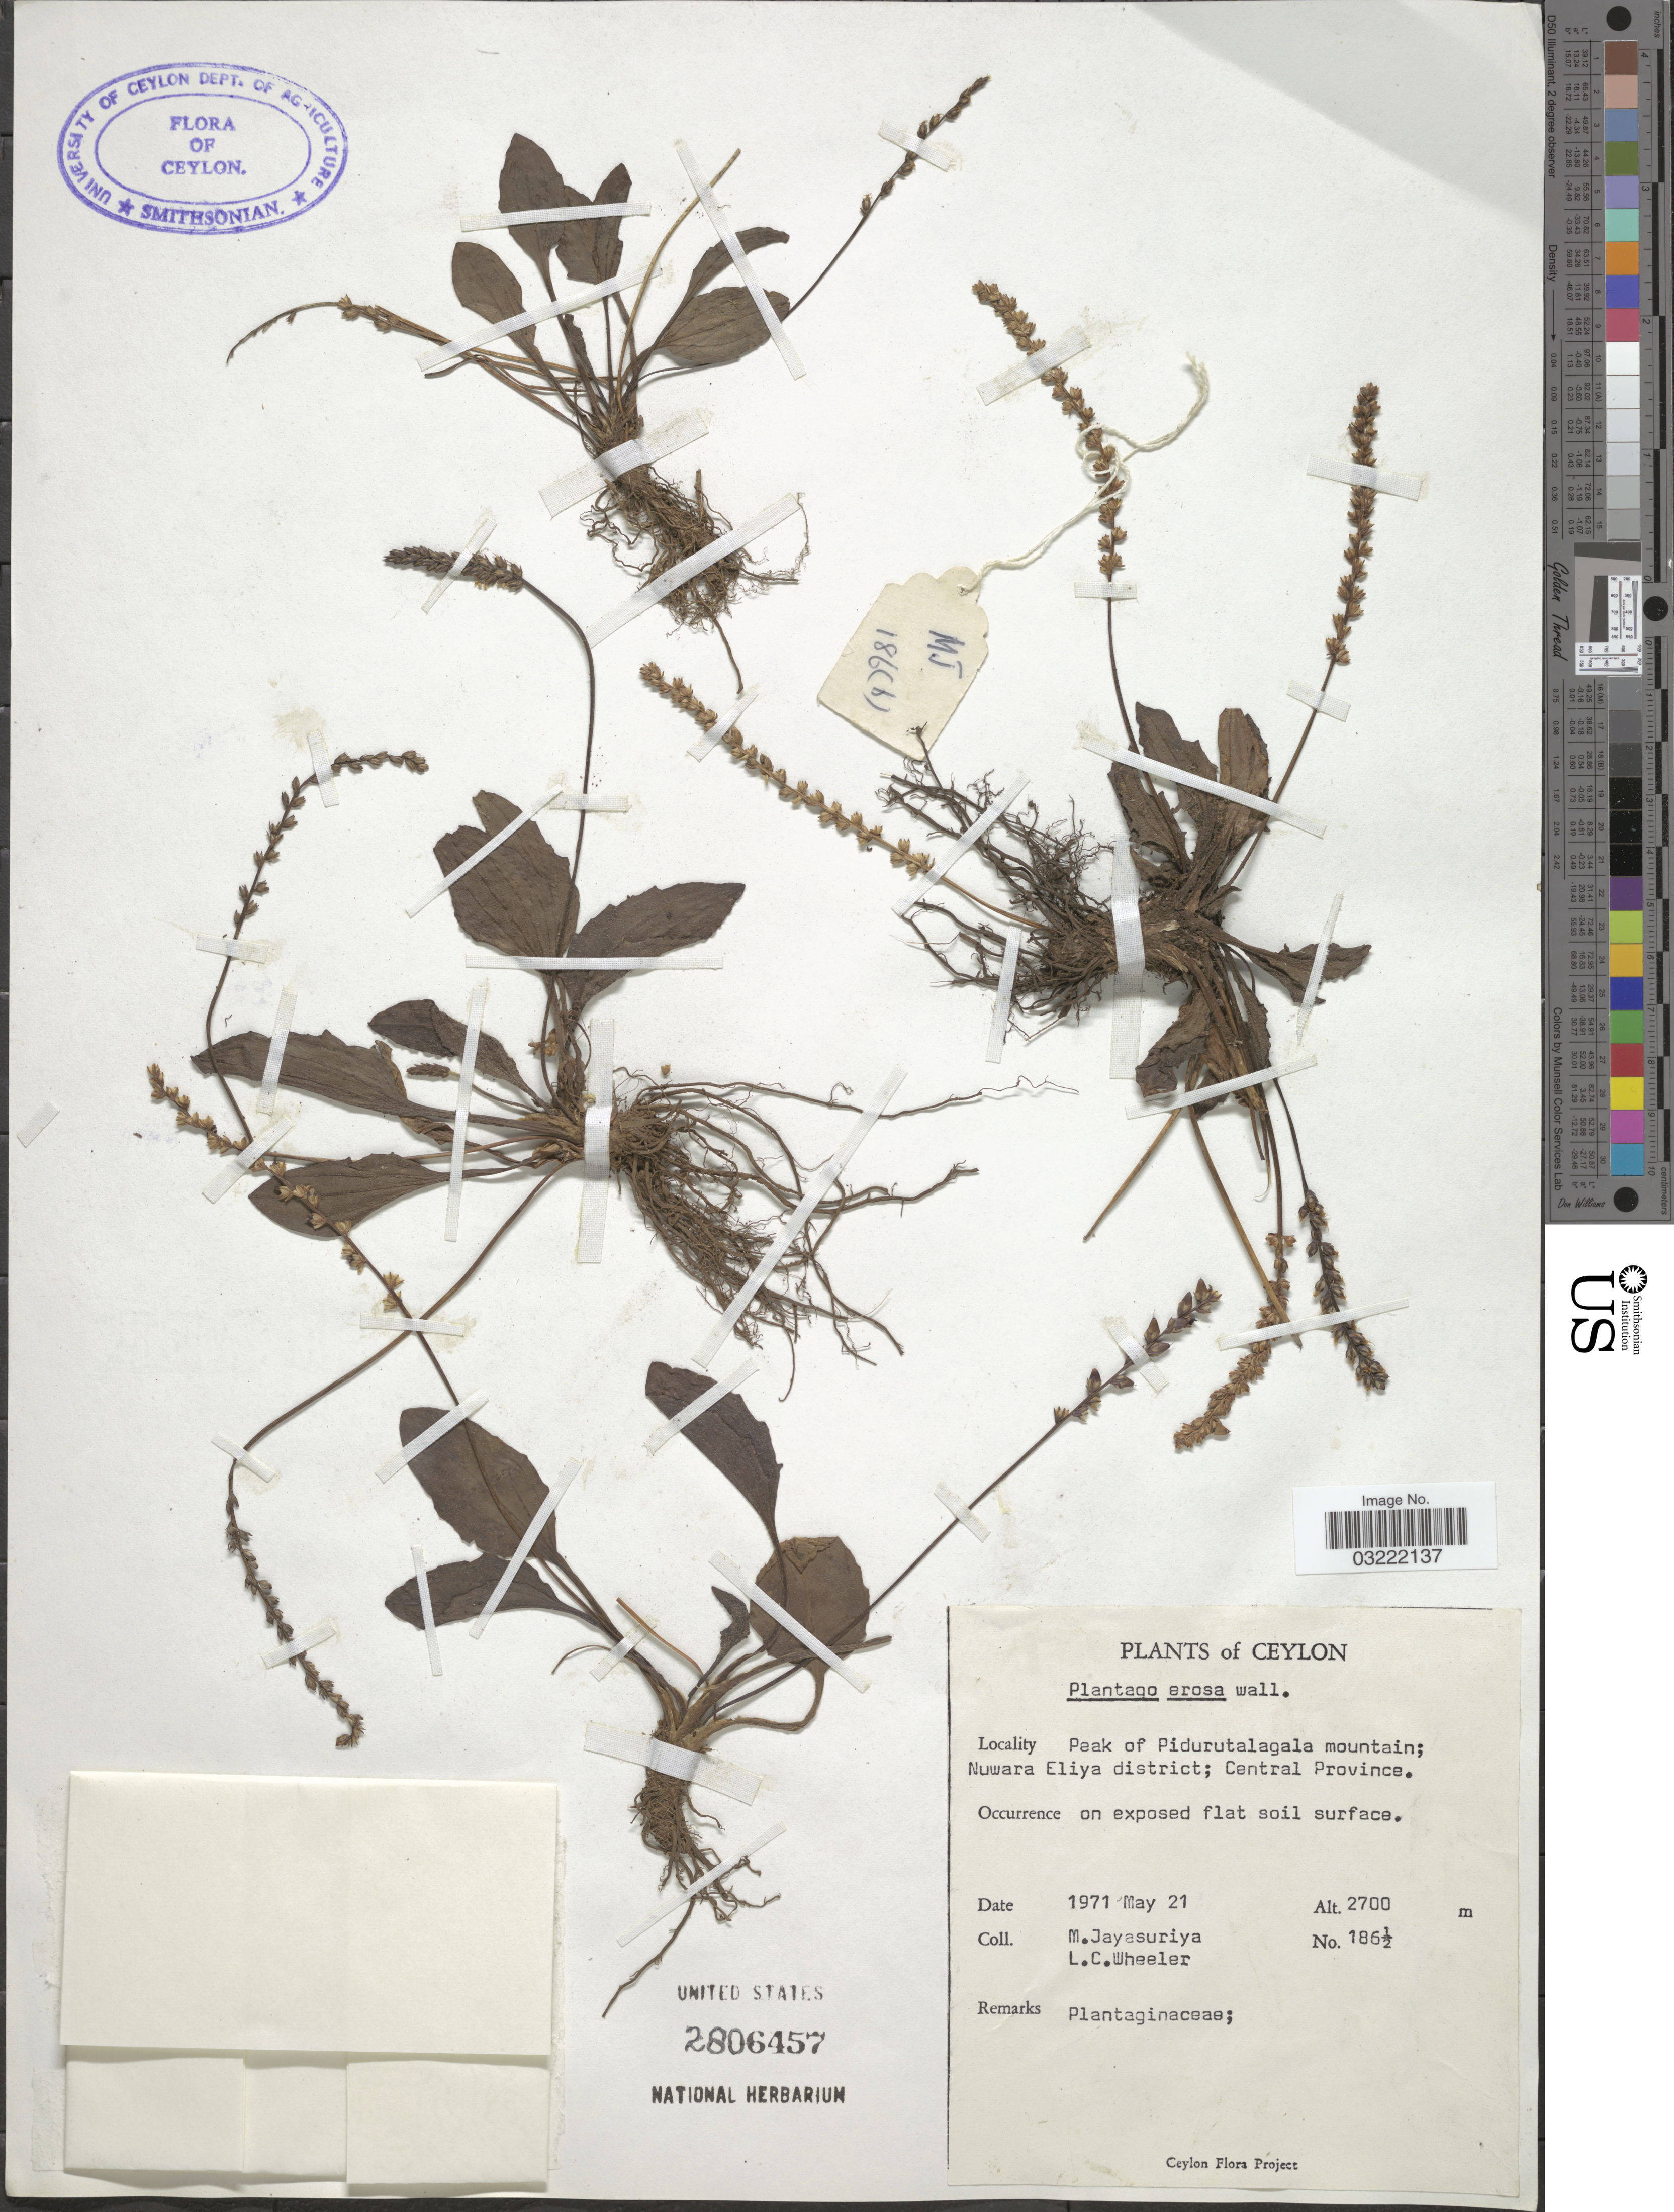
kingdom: Plantae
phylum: Tracheophyta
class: Magnoliopsida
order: Lamiales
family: Plantaginaceae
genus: Plantago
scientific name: Plantago erosa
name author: Wall.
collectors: M. Jayasuriya & L. C. Wheeler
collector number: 186½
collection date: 1971-05-21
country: Sri Lanka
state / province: Central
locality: Ceylon. Peak of Pidurutalagala mountain; Nuwara Eliya district.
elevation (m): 2700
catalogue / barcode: US 2806457